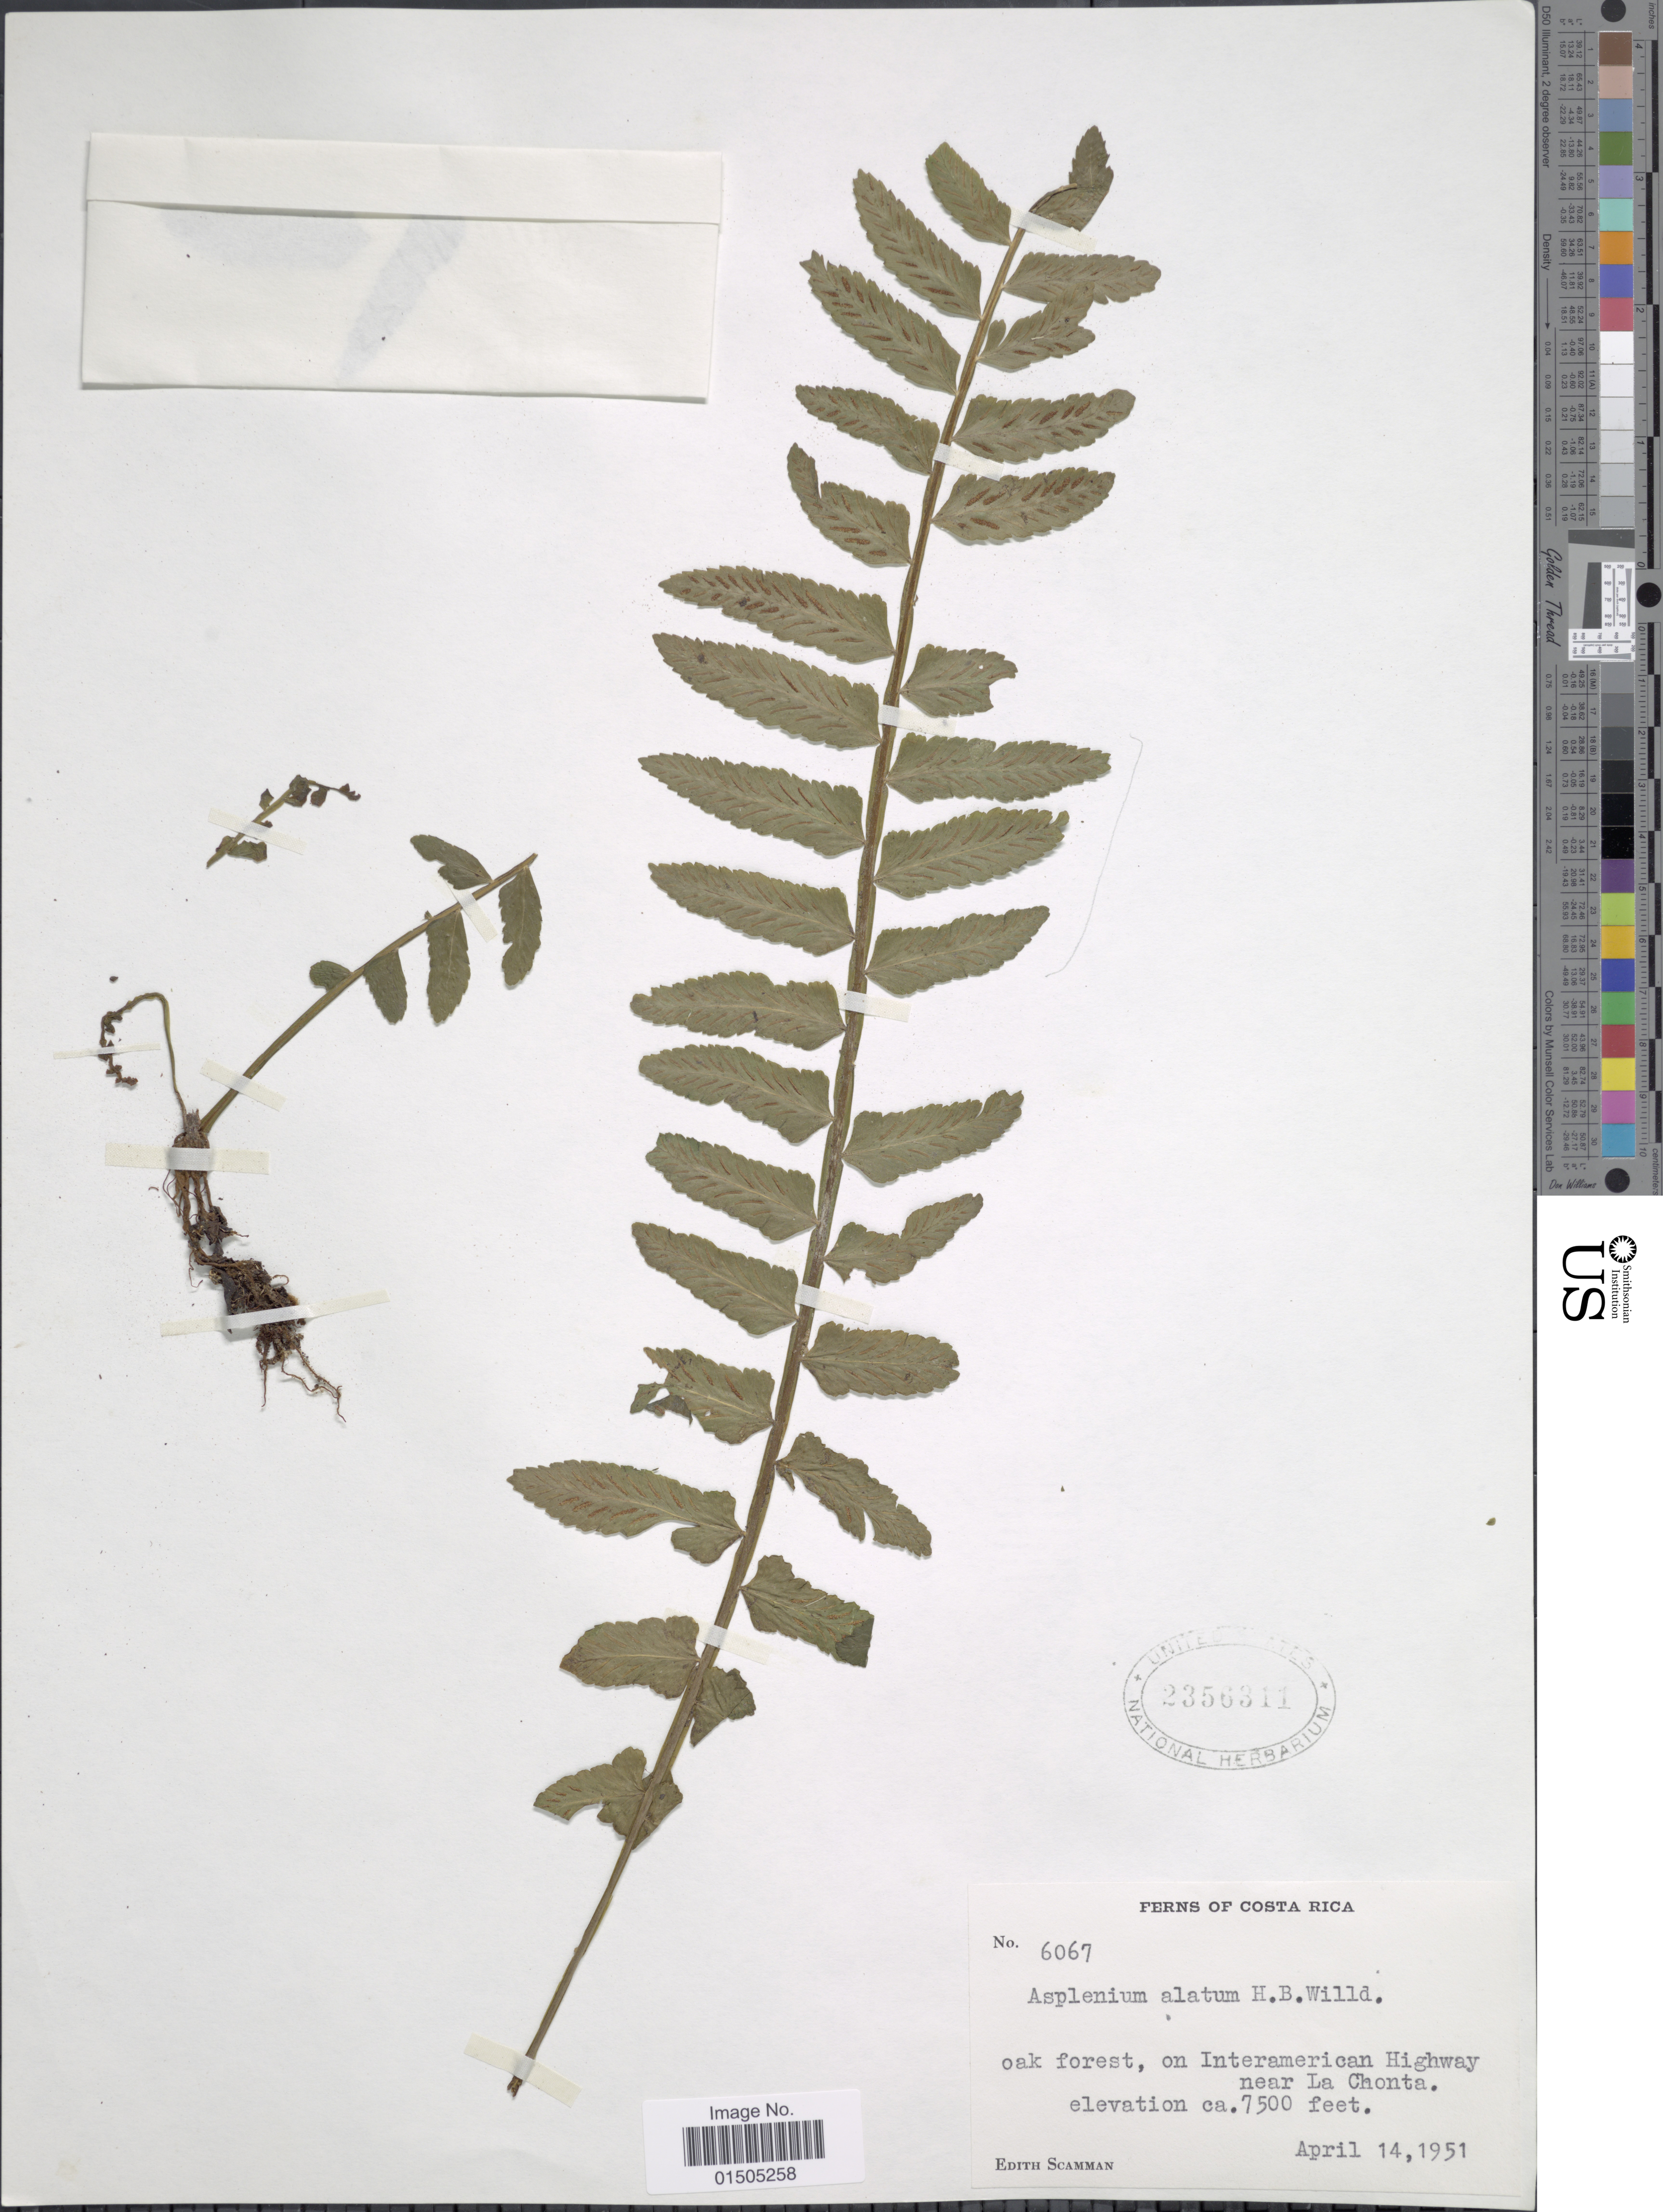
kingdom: Plantae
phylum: Tracheophyta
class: Polypodiopsida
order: Polypodiales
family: Aspleniaceae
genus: Asplenium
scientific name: Asplenium alatum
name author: Humb. & Bonpl. ex Willd.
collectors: E. Scamman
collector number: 6067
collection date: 1951-04-14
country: Costa Rica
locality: Oak forest, on Interamerican Highway near La Chonta.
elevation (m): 2286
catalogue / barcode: US 2356311